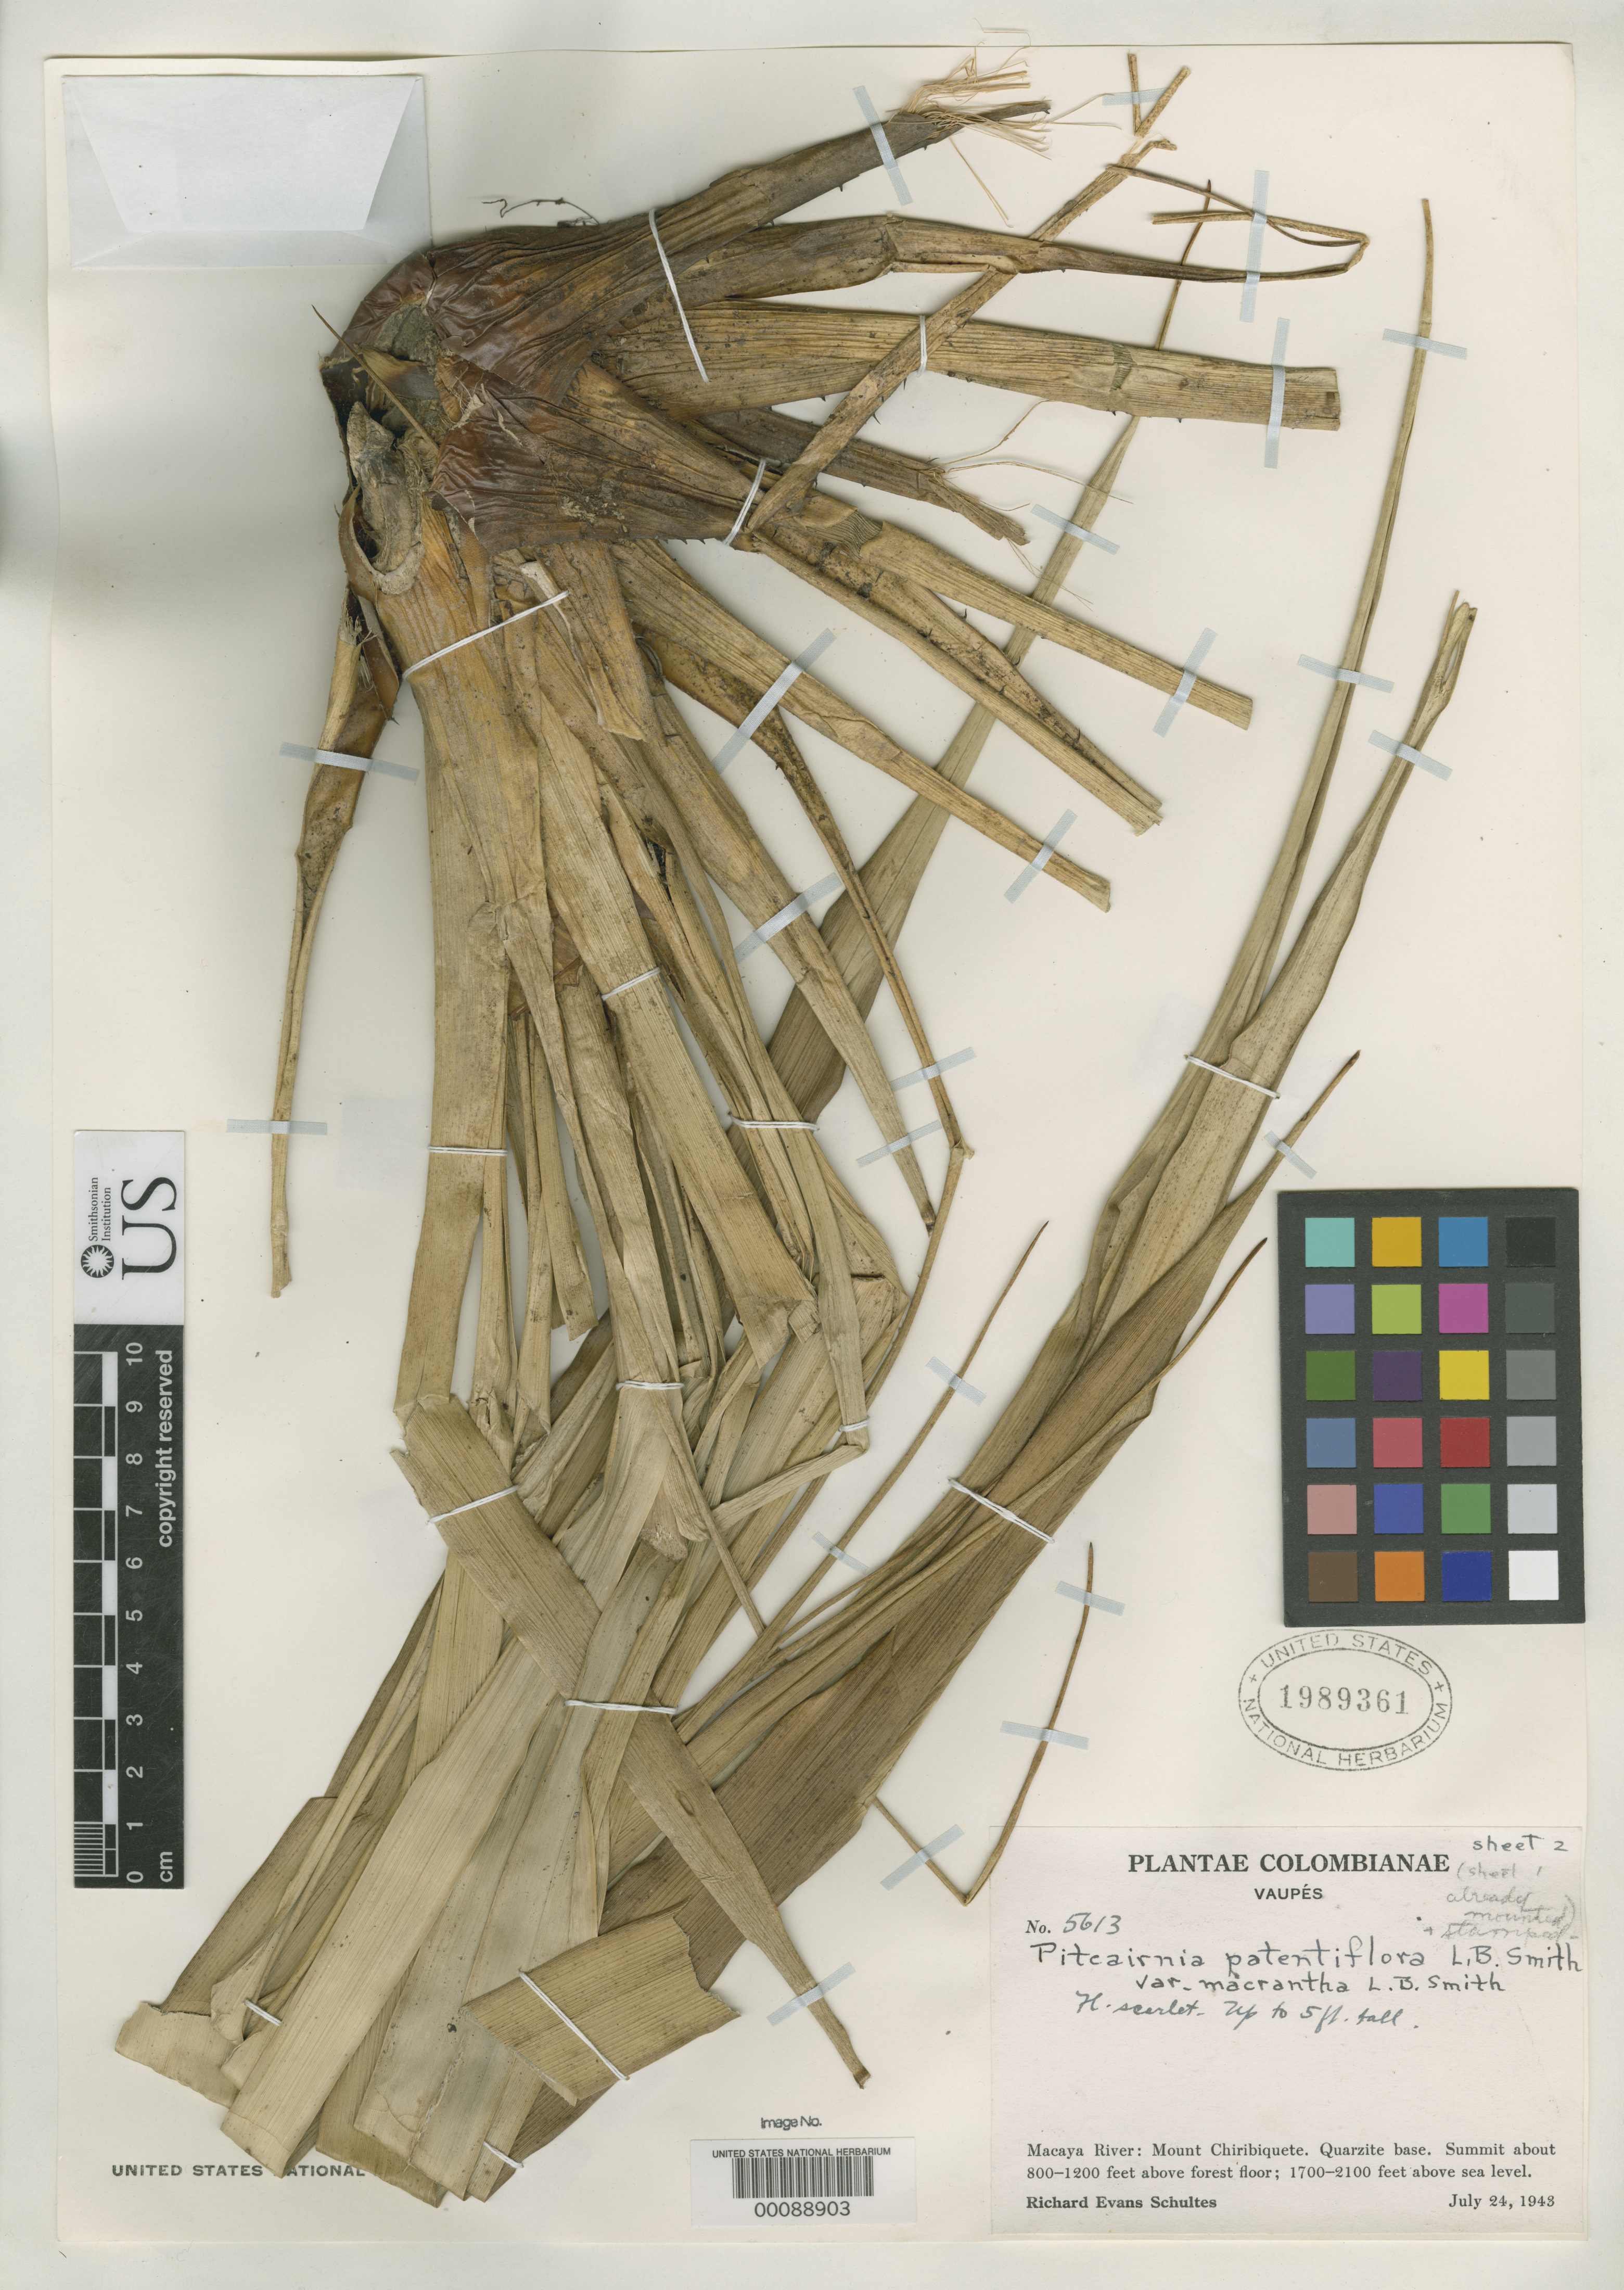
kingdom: Plantae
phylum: Tracheophyta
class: Liliopsida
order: Poales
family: Bromeliaceae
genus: Pitcairnia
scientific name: Pitcairnia patentiflora var. macrantha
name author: L.B. Sm.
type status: Holotype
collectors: R. E. Schultes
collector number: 5613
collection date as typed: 24 Jul 1943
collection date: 1943-07-24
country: Colombia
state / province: Vaupés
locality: Upper Apaporis Basin, Rio Macaya, Cerro Chiribiquete.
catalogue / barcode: US 1989361